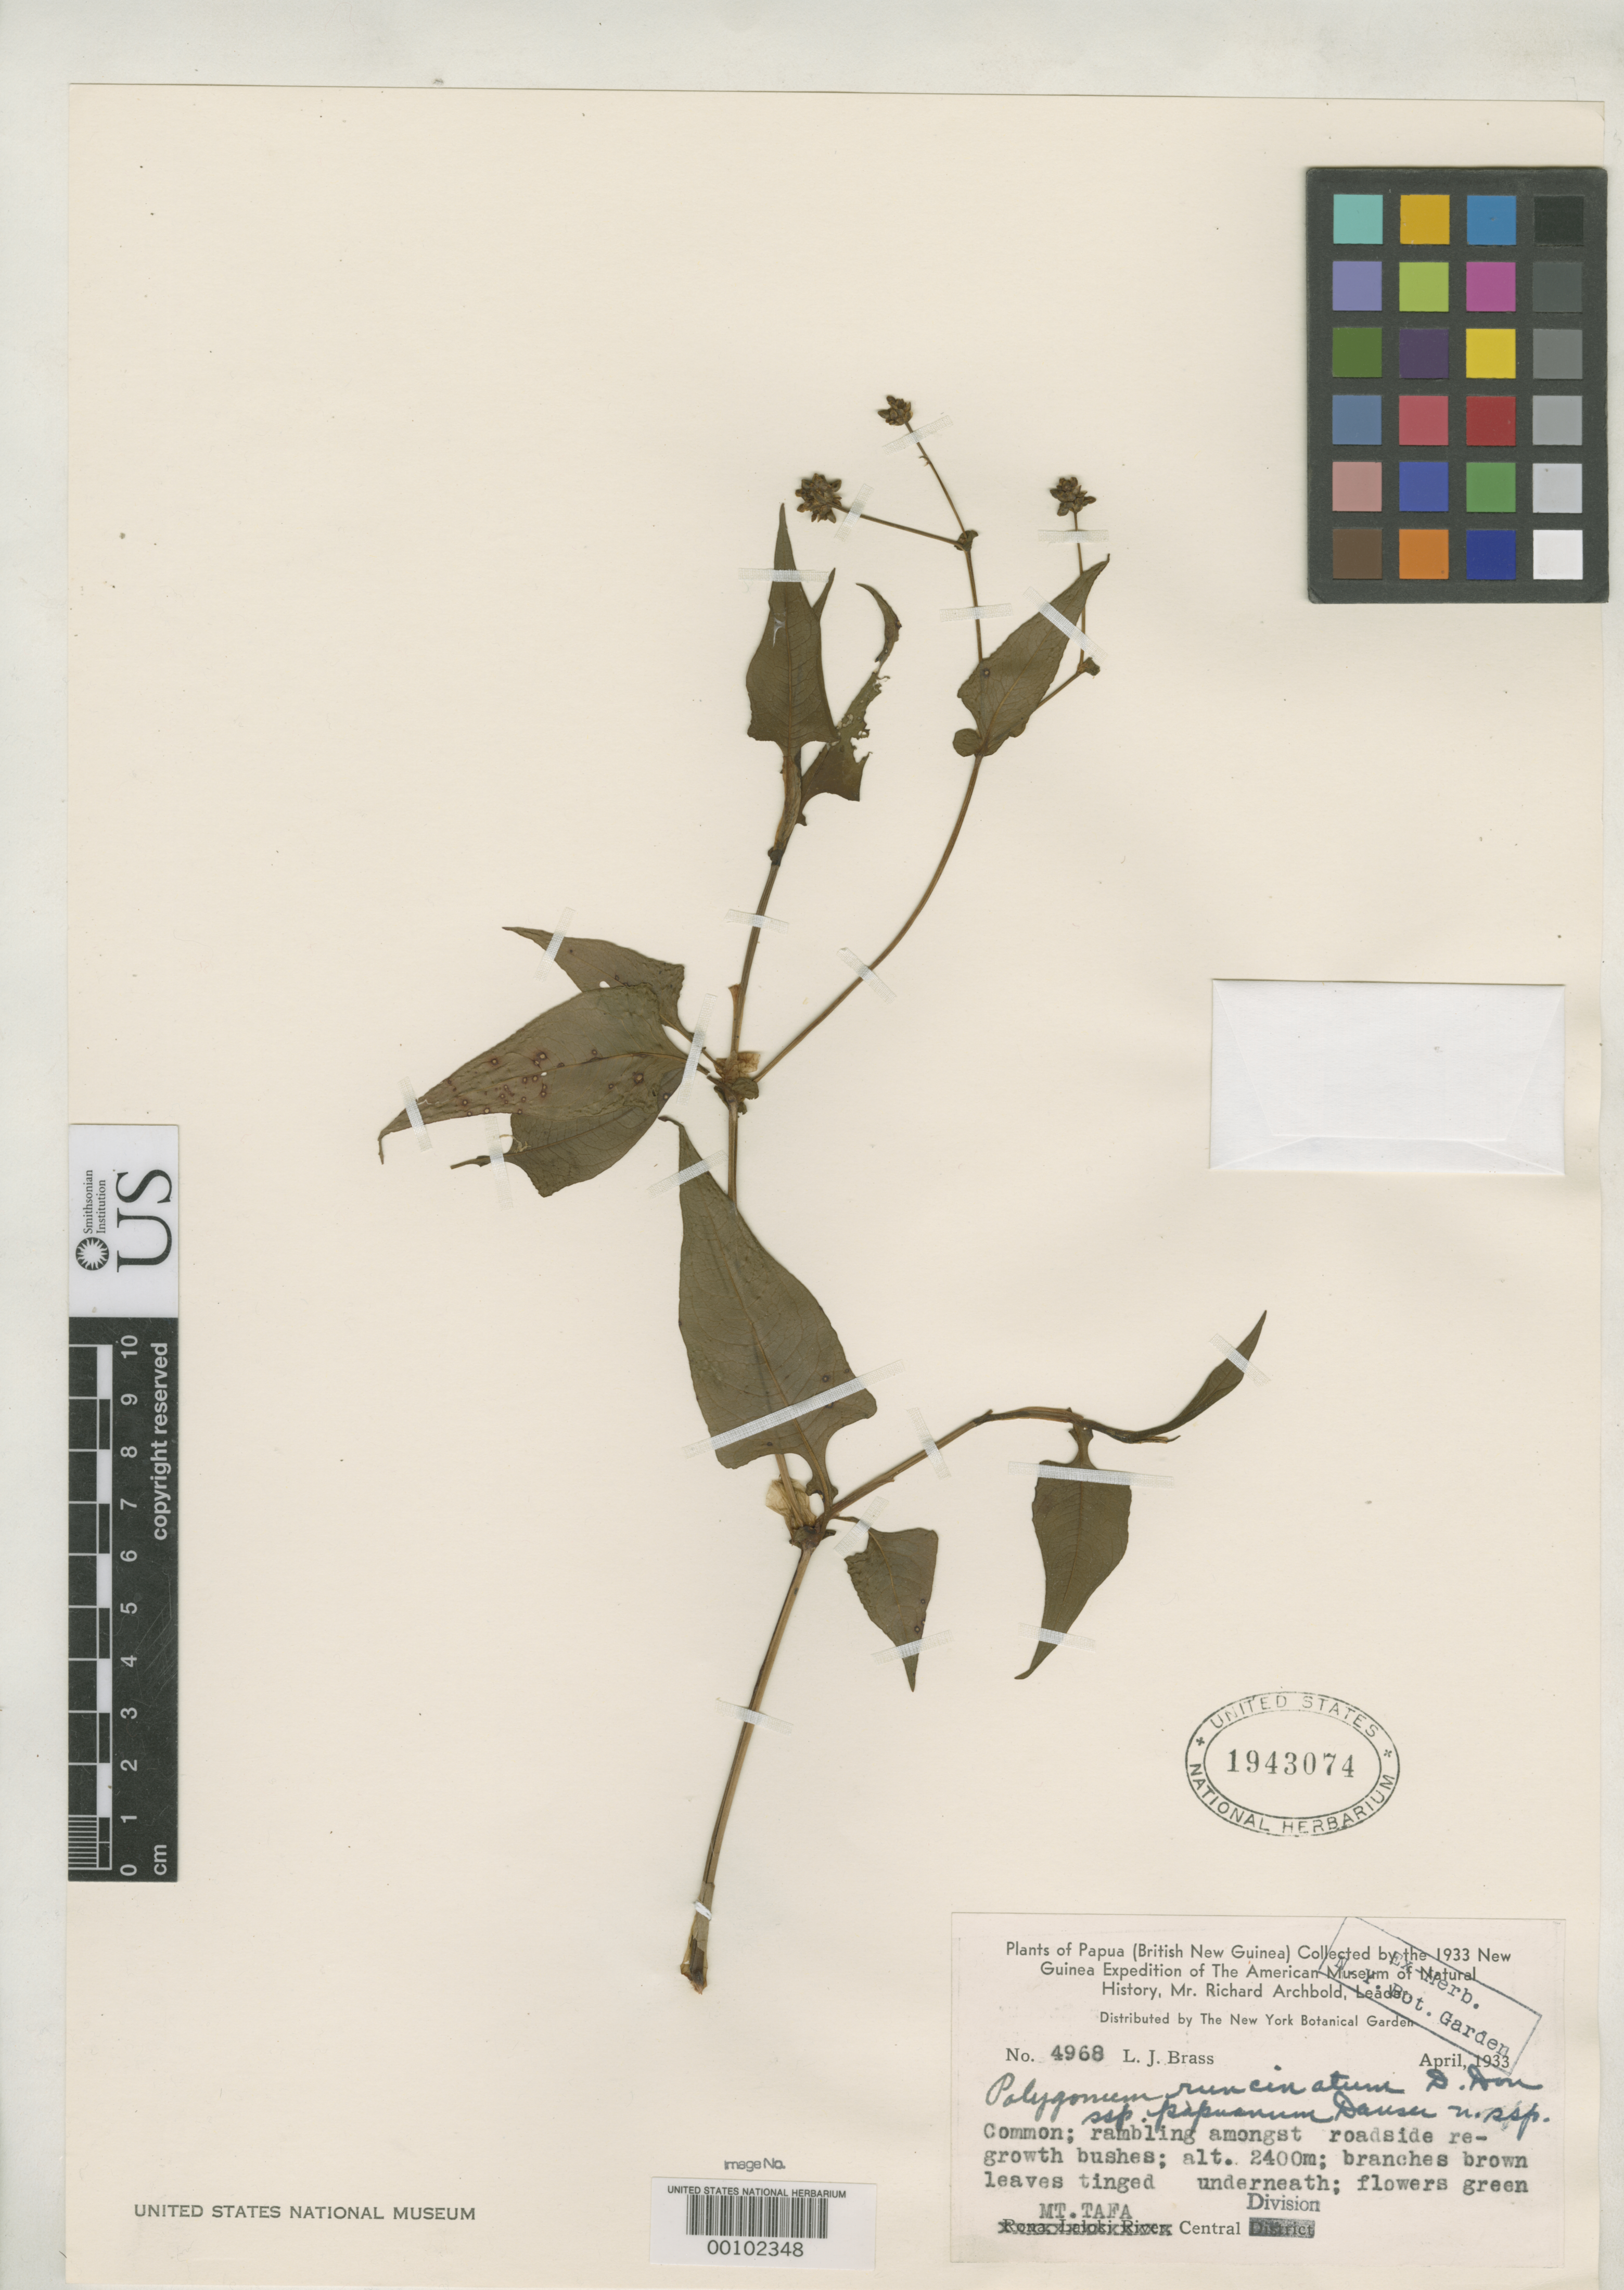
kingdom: Plantae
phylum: Tracheophyta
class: Magnoliopsida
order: Caryophyllales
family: Polygonaceae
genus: Polygonum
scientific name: Polygonum runcinatum subsp. papuanum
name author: Danser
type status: Type Collection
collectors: L. J. Brass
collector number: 4968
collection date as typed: Apr 1933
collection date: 1933-04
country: Papua New Guinea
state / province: Central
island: New Guinea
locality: Mt. Tafa.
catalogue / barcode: US 1943074